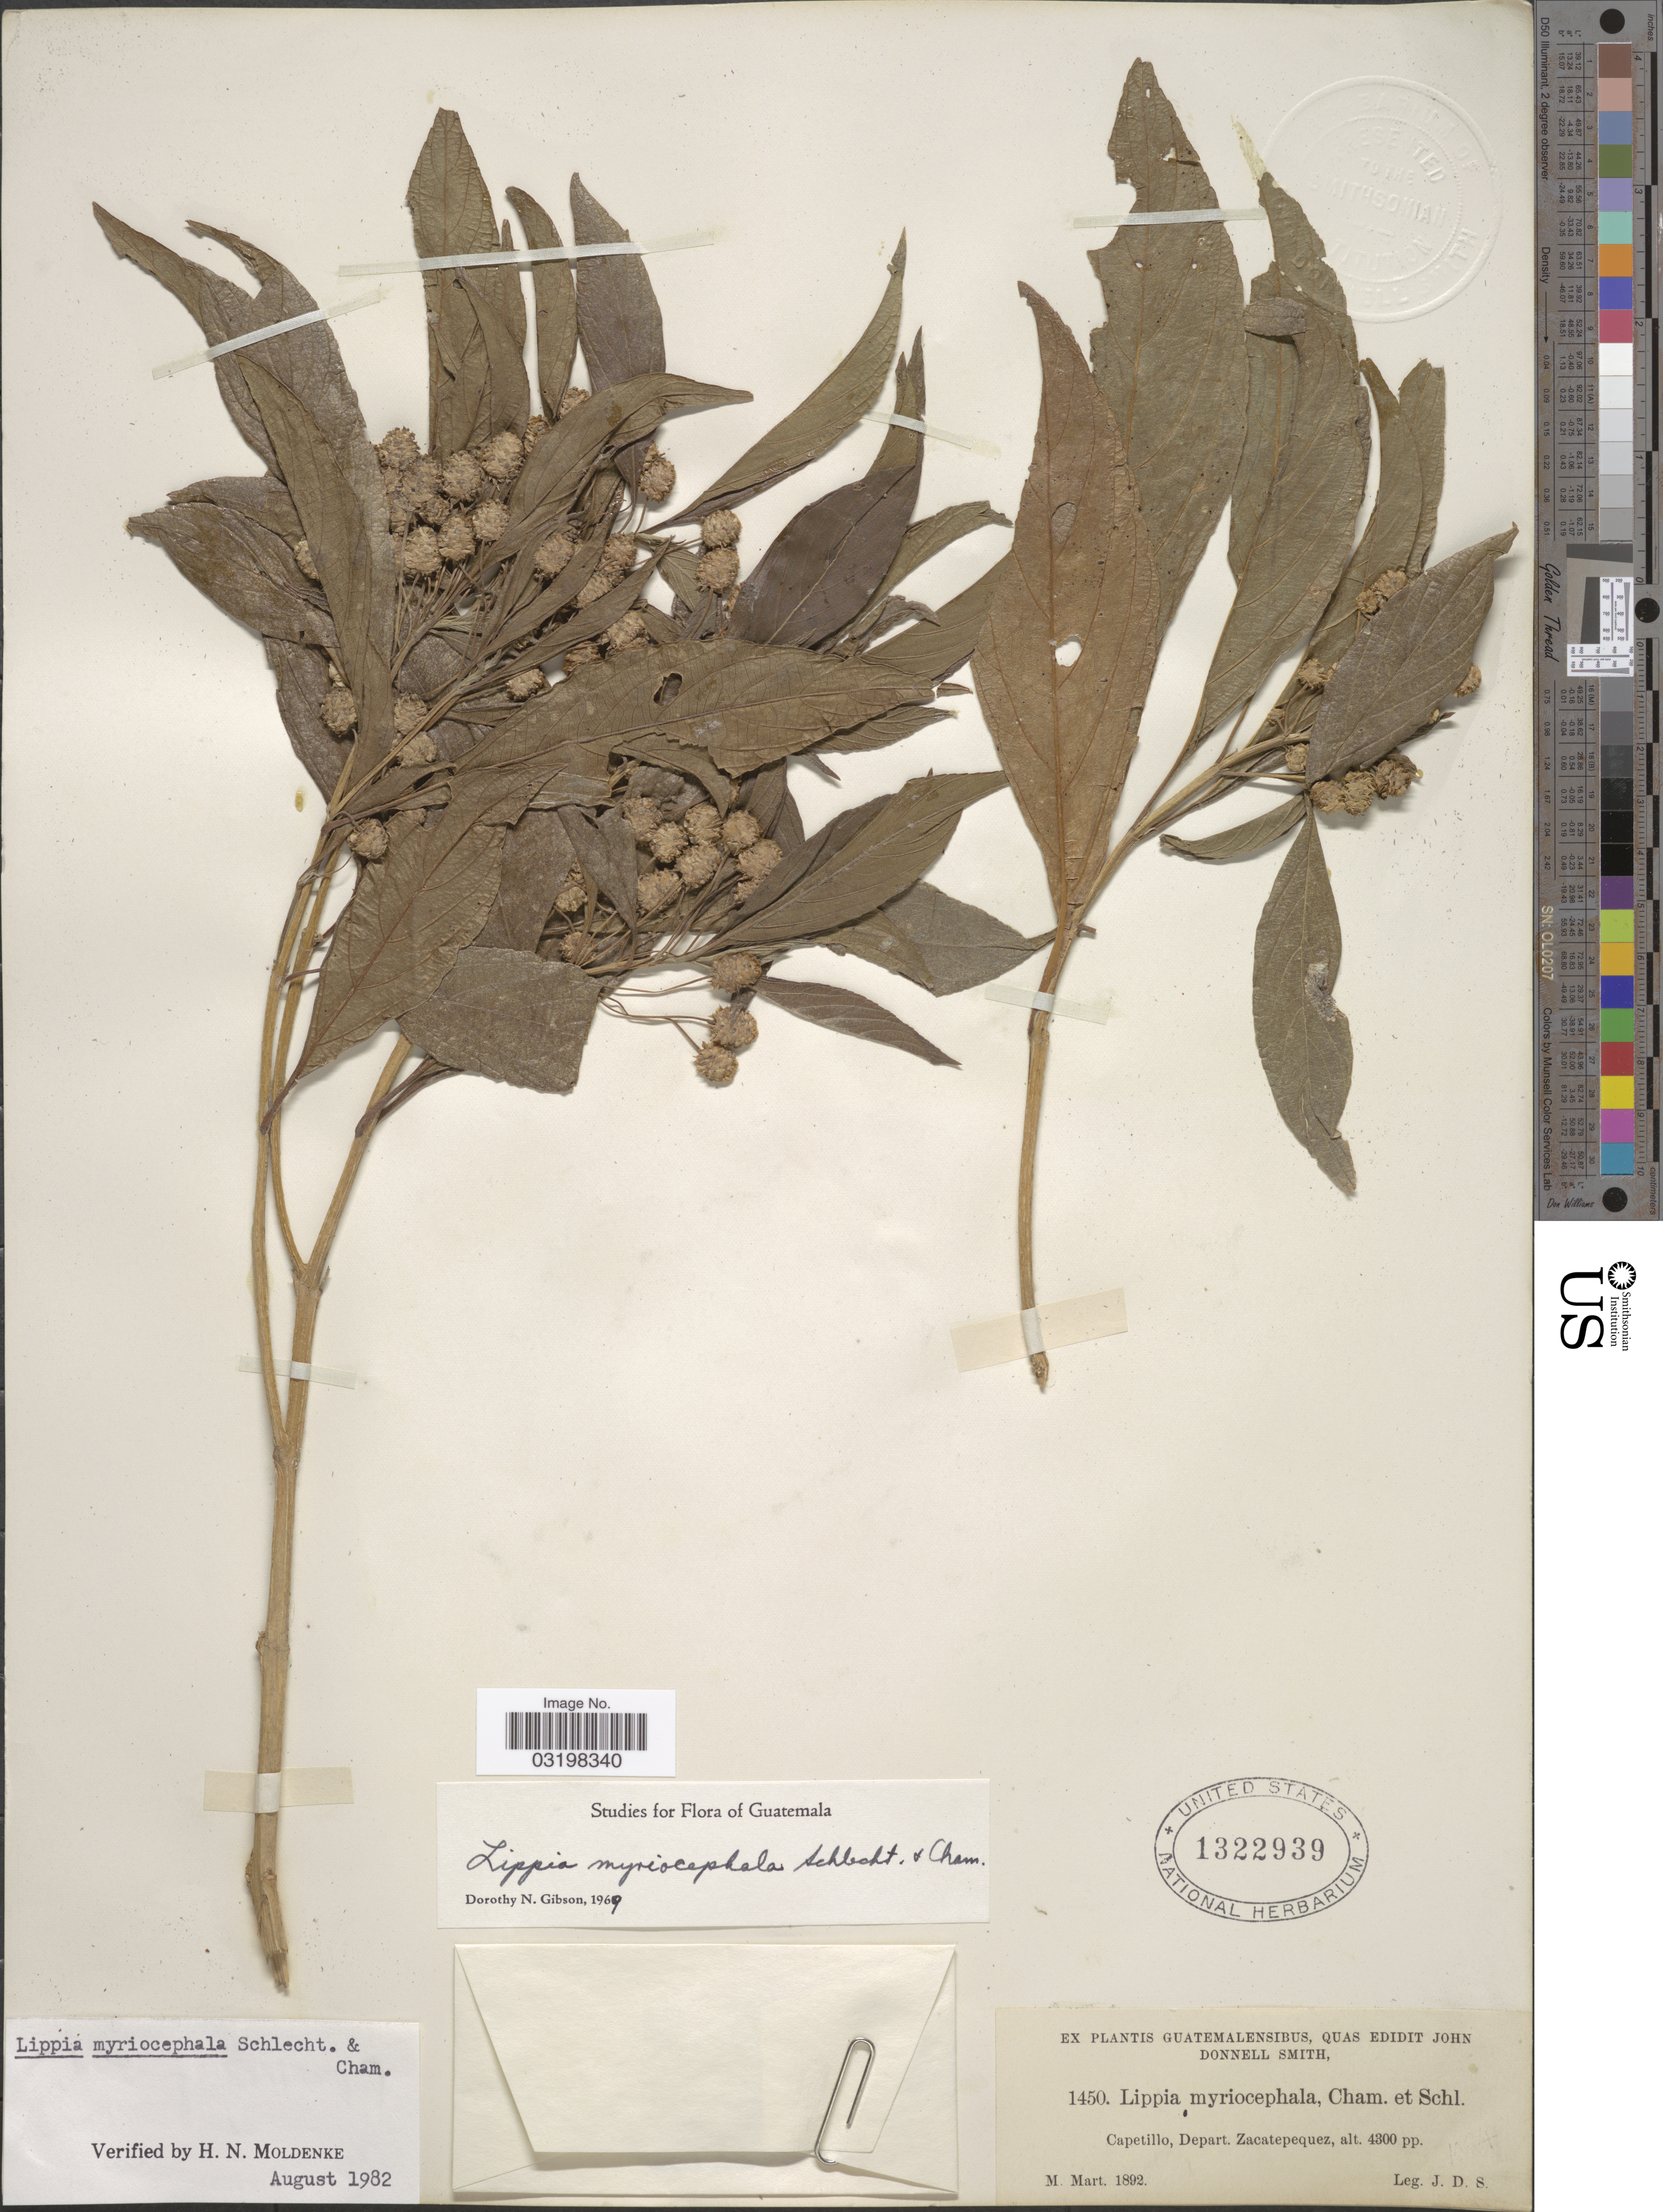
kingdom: Plantae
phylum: Tracheophyta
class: Magnoliopsida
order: Lamiales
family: Verbenaceae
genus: Lippia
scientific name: Lippia myriocephala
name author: Schltdl. & Cham.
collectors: J. Donnell Smith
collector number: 1450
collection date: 1892-03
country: Guatemala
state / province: Zacapa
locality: Capetillo, Depart. Zacatepequez.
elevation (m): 1311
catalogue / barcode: US 1322939